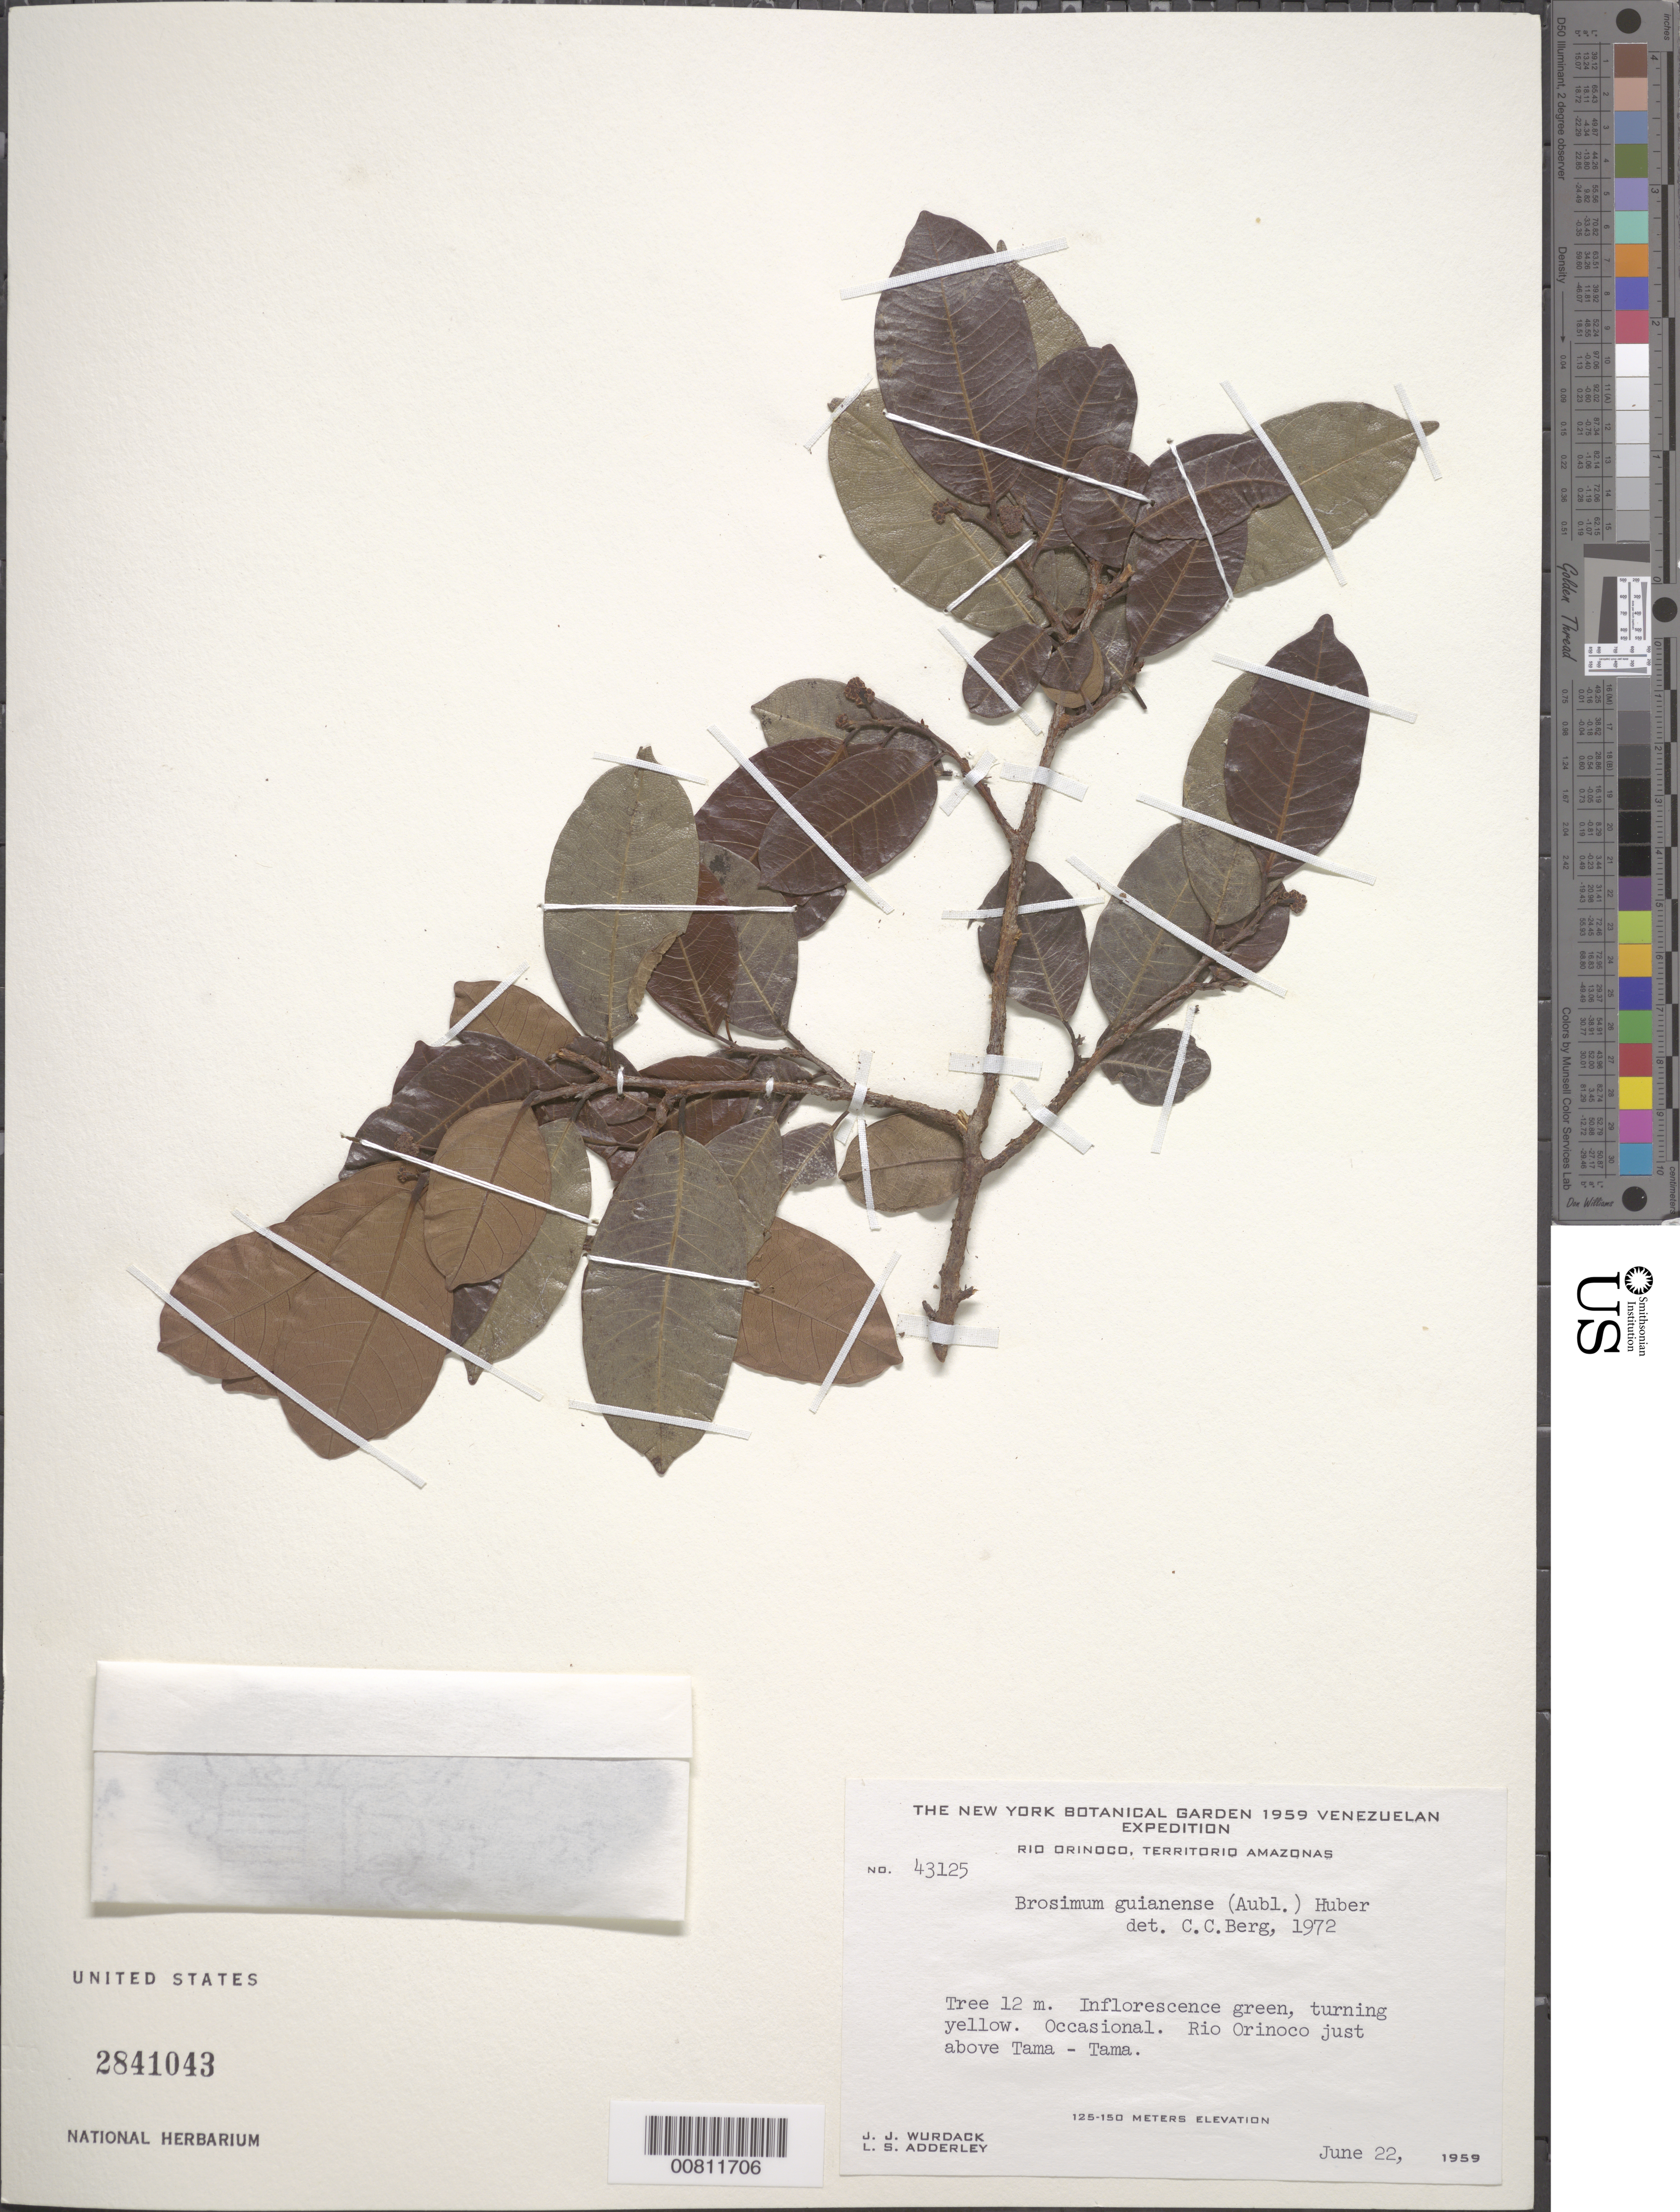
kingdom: Plantae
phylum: Tracheophyta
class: Magnoliopsida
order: Rosales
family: Moraceae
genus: Brosimum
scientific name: Brosimum guianense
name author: (Aubl.) Huber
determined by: Berg, C. C.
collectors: J. J. Wurdack & L. S. Adderley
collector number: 43125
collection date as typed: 22-Jun-59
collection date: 1959-06-22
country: Venezuela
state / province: Amazonas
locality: Río Orinoco, Tama-Tama, just above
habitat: Along river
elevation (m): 125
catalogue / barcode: US 2841043